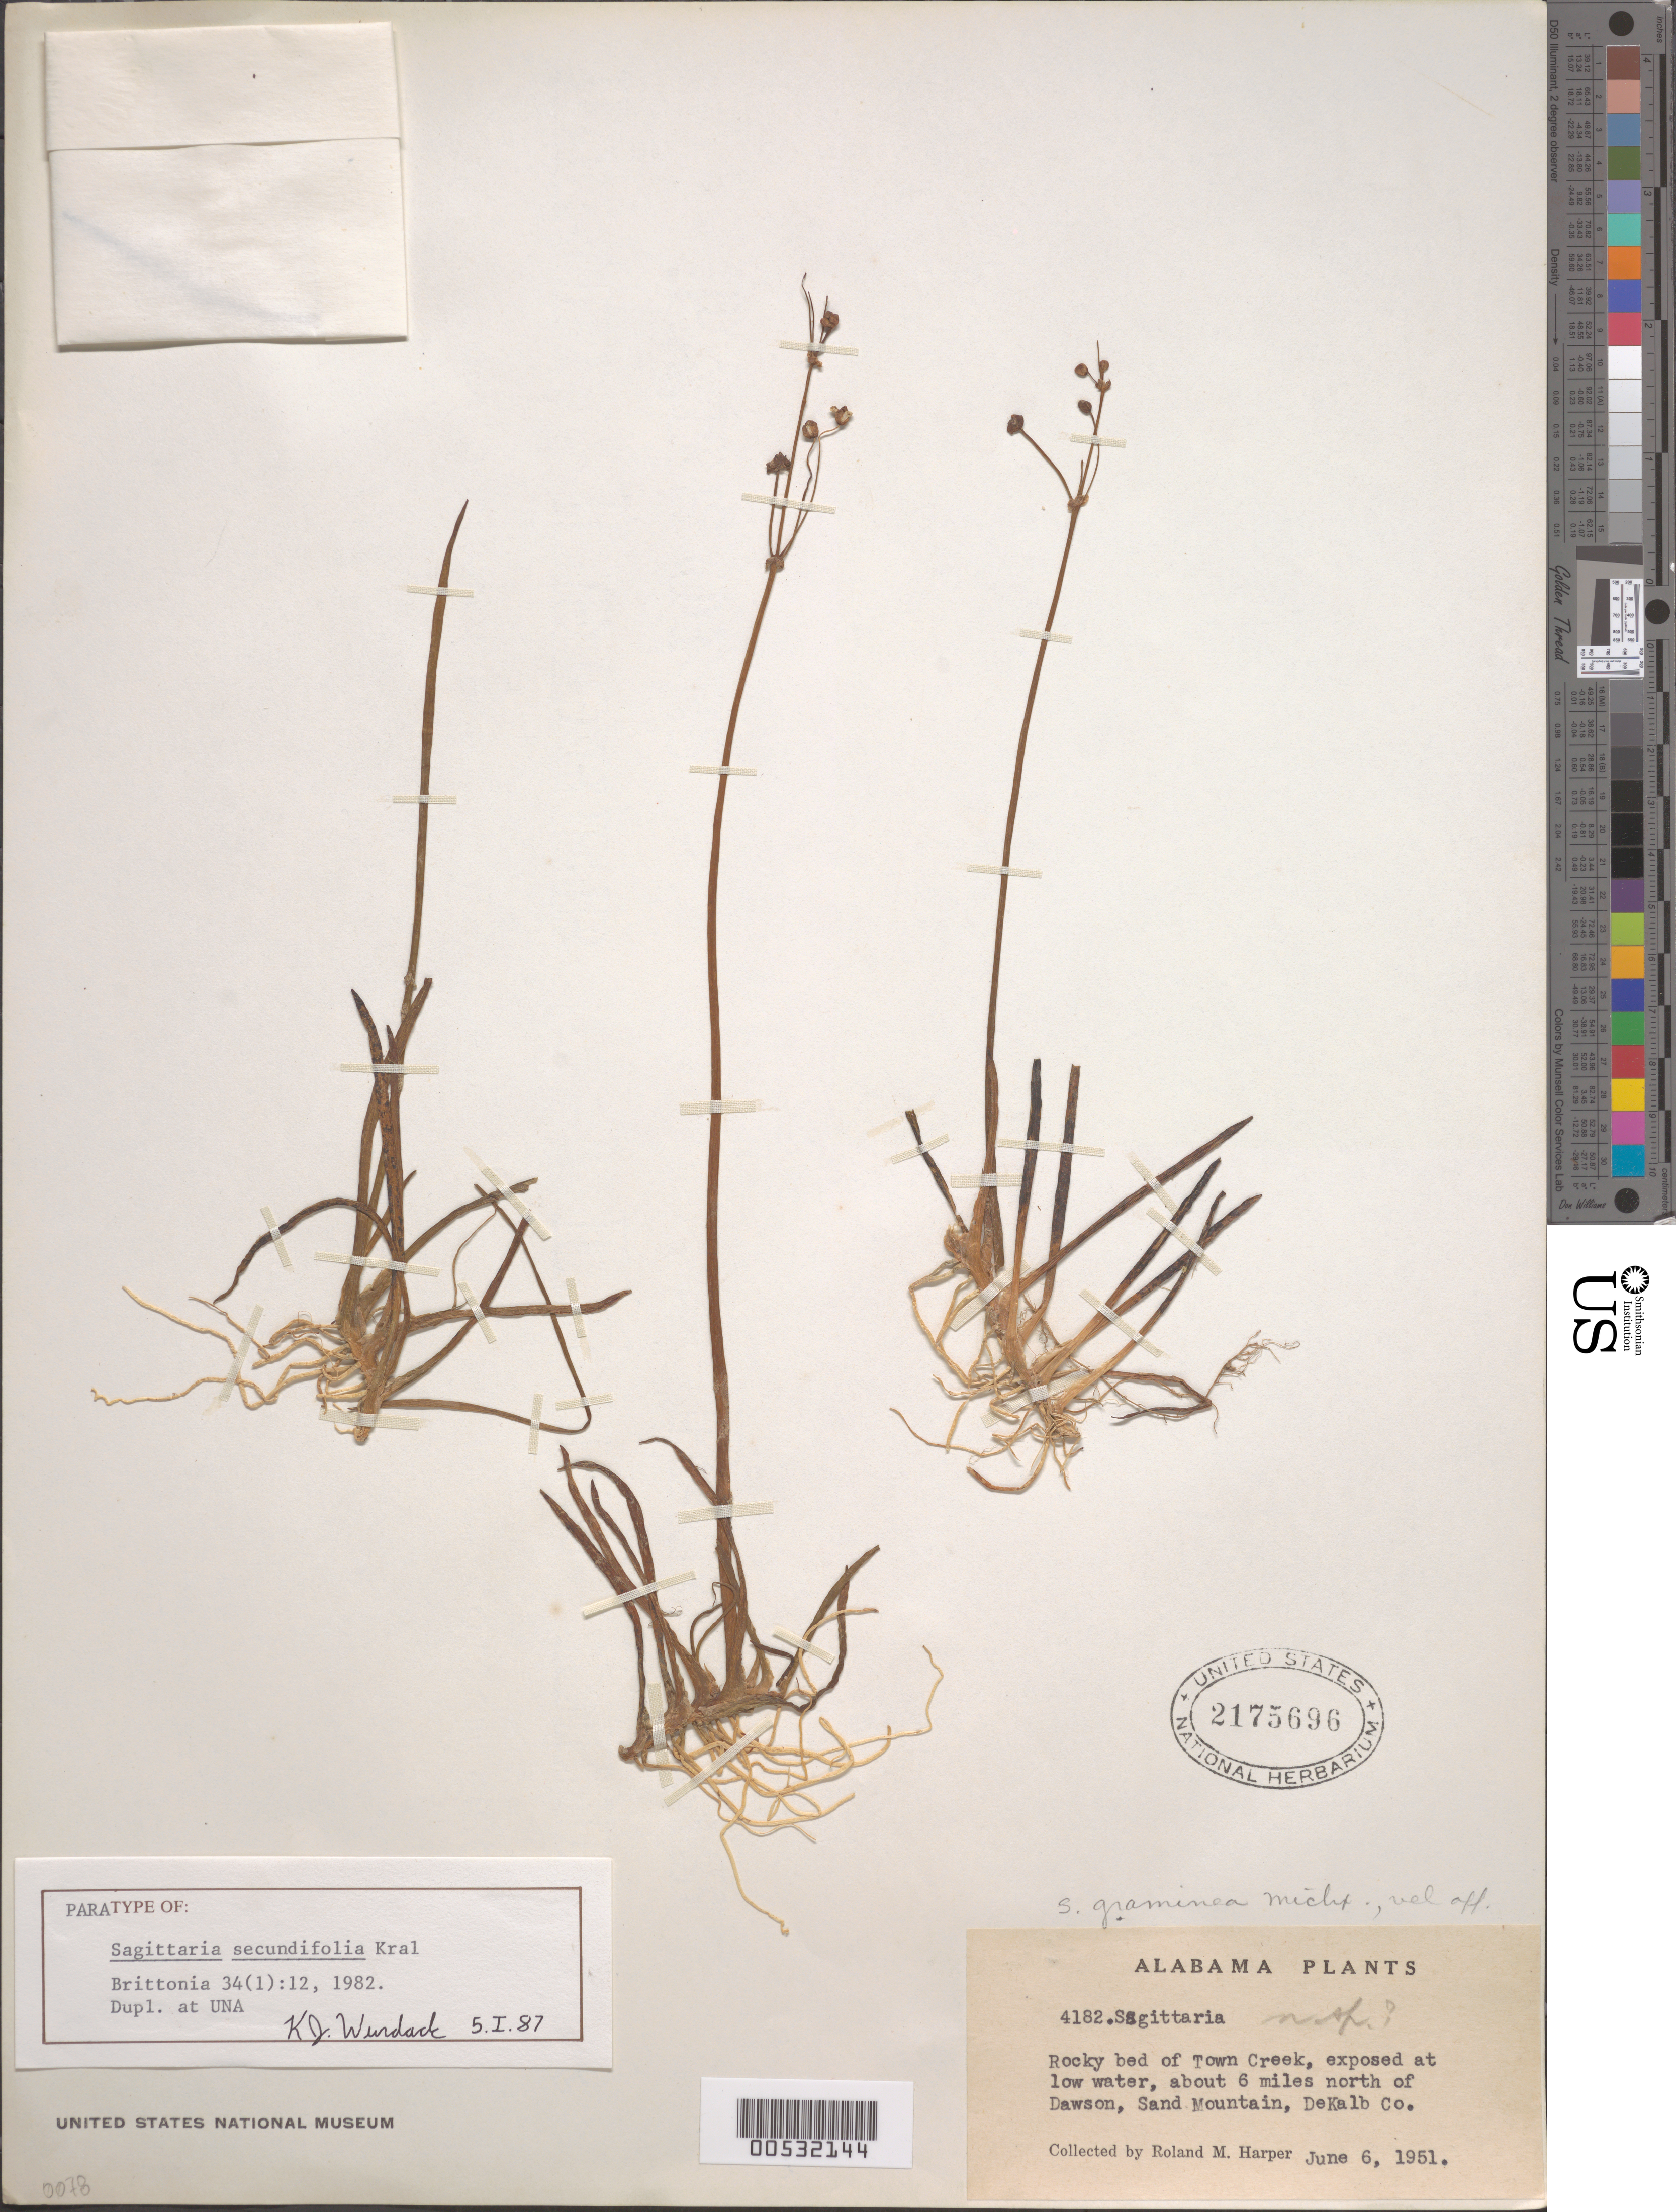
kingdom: Plantae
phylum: Tracheophyta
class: Liliopsida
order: Alismatales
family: Alismataceae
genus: Sagittaria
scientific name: Sagittaria secundifolia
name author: Kral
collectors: R. M. Harper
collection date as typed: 06 Jun 1961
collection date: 1961-06-06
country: United States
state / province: Alabama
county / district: De Kalb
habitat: Rocky bed.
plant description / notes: Paratype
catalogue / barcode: US 2175696